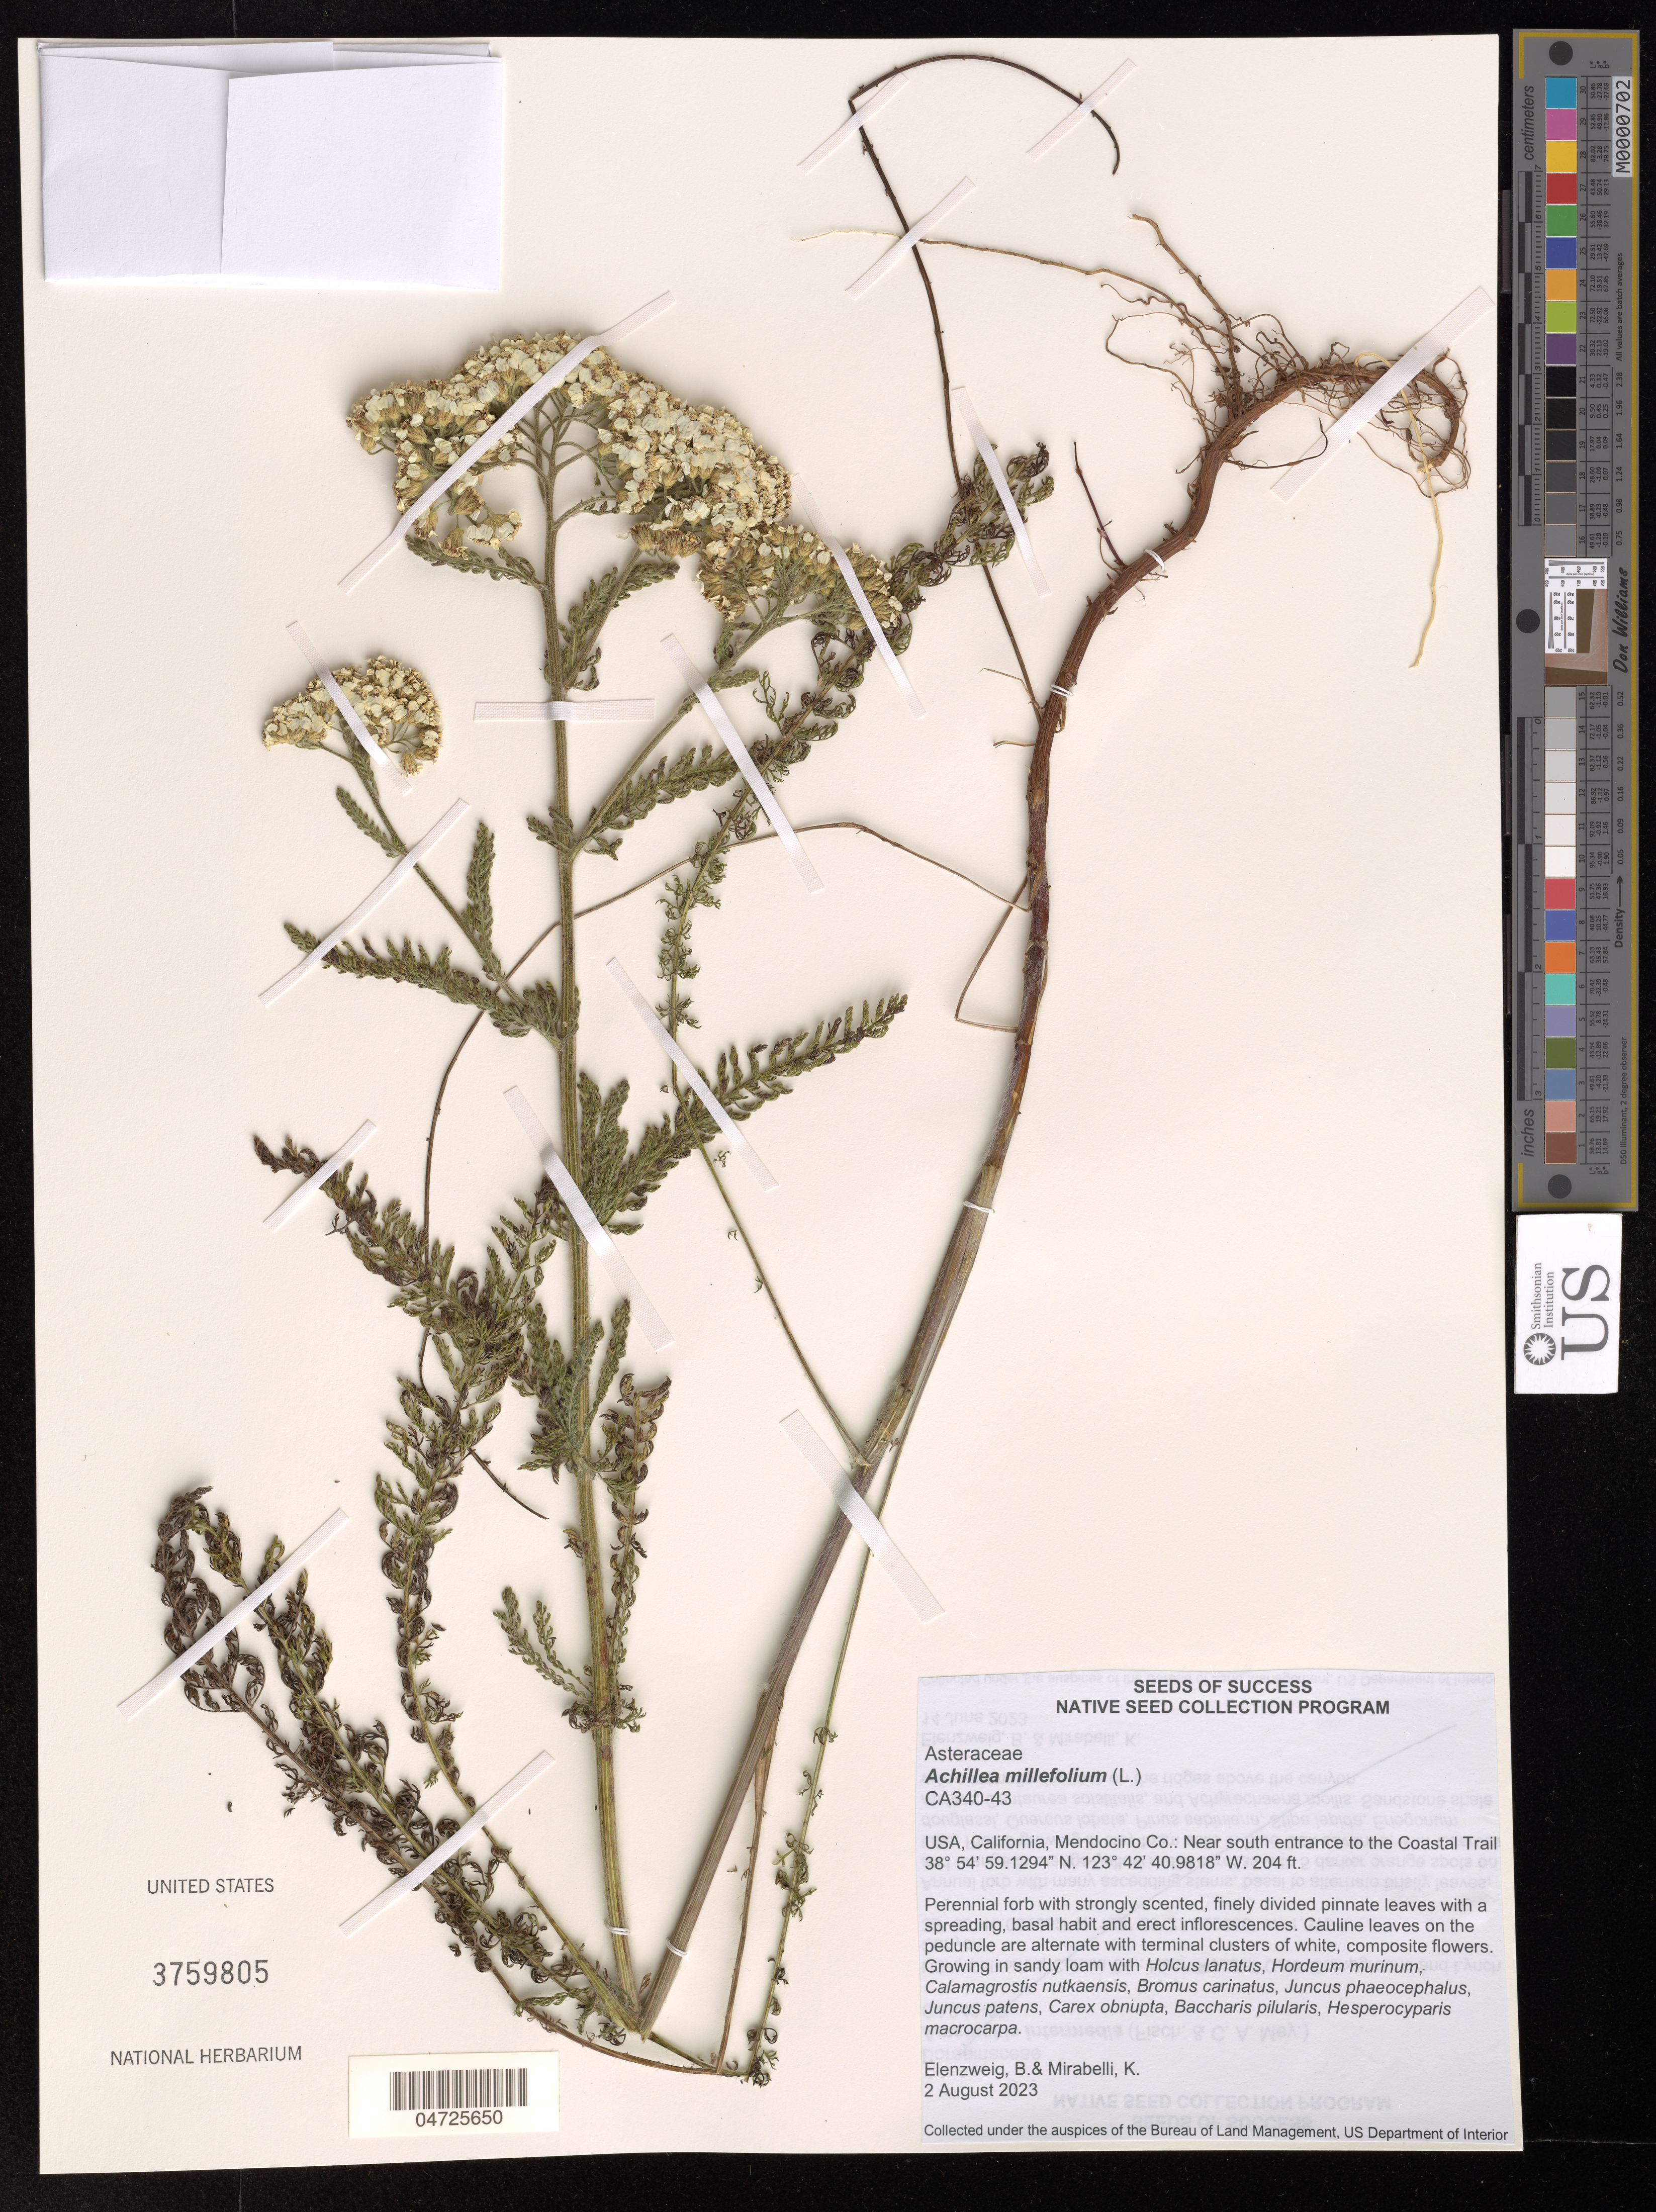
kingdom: Plantae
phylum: Tracheophyta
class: Magnoliopsida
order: Asterales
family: Asteraceae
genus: Achillea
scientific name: Achillea millefolium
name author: L.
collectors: B. Elenzweig & K. Mirabelli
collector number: CA340-43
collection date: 2023-08-02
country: United States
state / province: California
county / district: Mendocino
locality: Mendocino Co.: Near south entrance to the Coastal Trail.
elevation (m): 62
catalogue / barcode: US 3759805